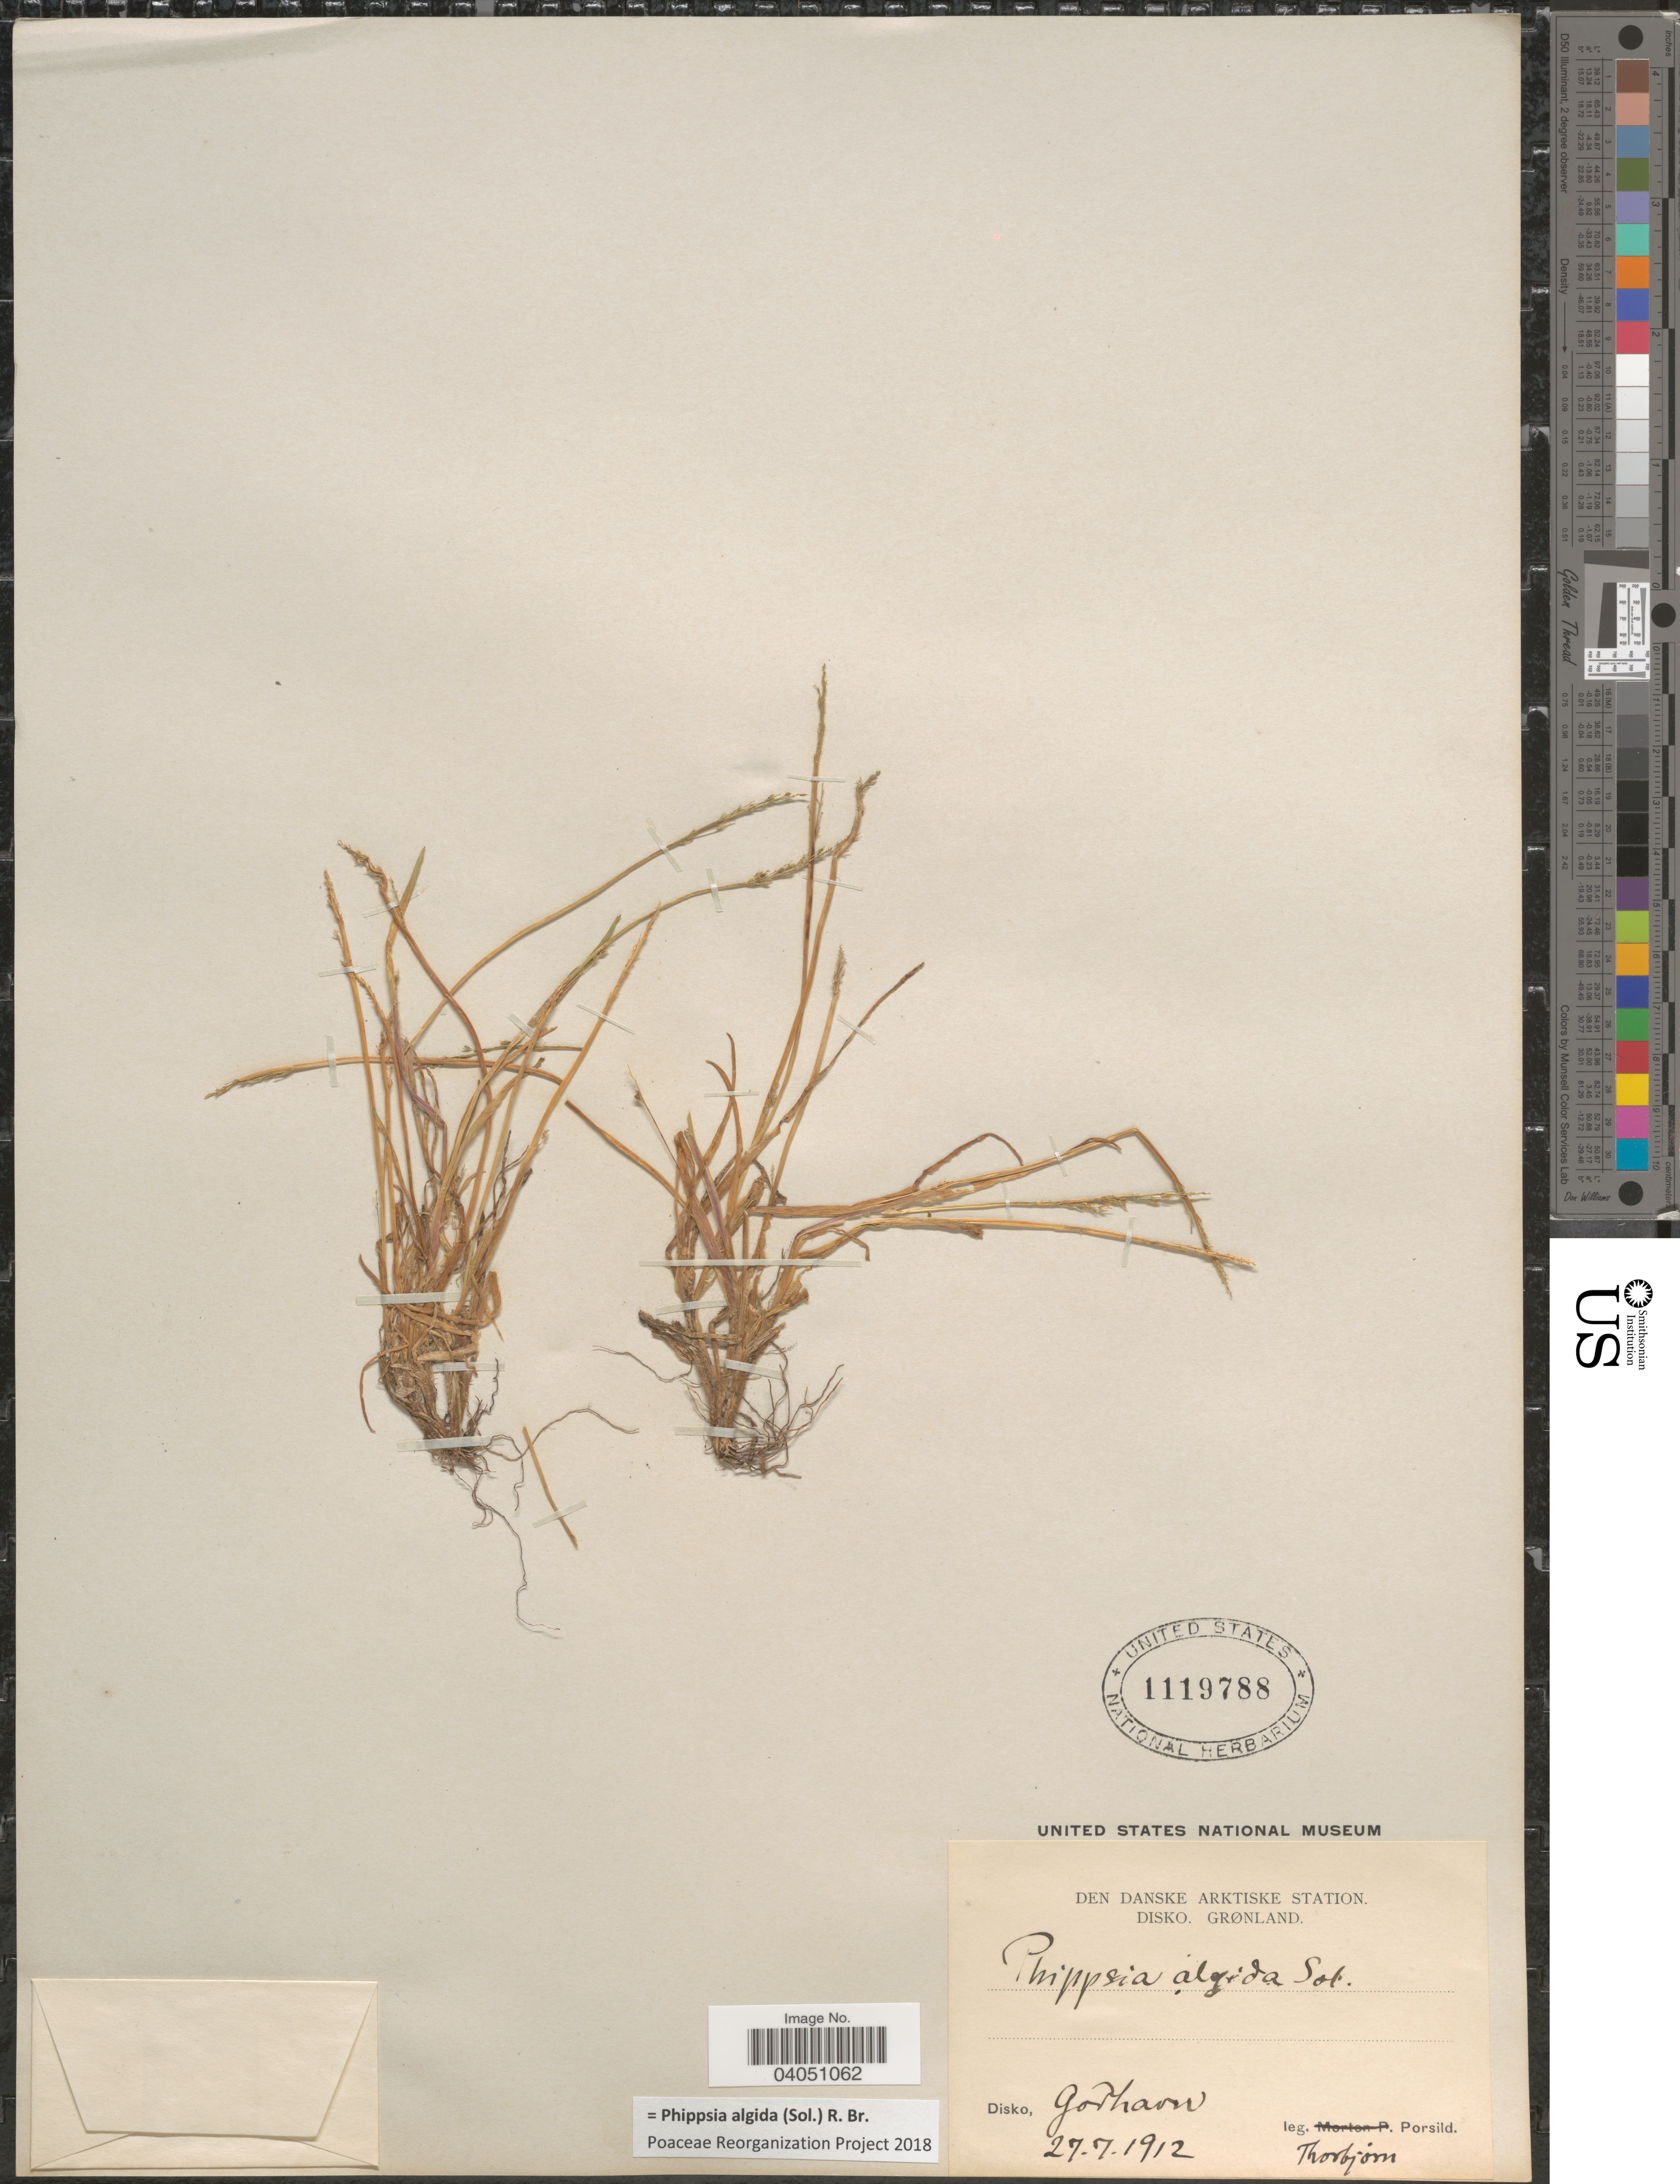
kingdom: Plantae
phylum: Tracheophyta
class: Liliopsida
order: Poales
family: Poaceae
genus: Phippsia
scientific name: Phippsia algida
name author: (Sol.) R. Br.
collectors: T. Porsild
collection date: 1912-07-27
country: Greenland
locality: Den Danske Arktiske Station. Disko, Grønland. Godhavn.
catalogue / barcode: US 1119788